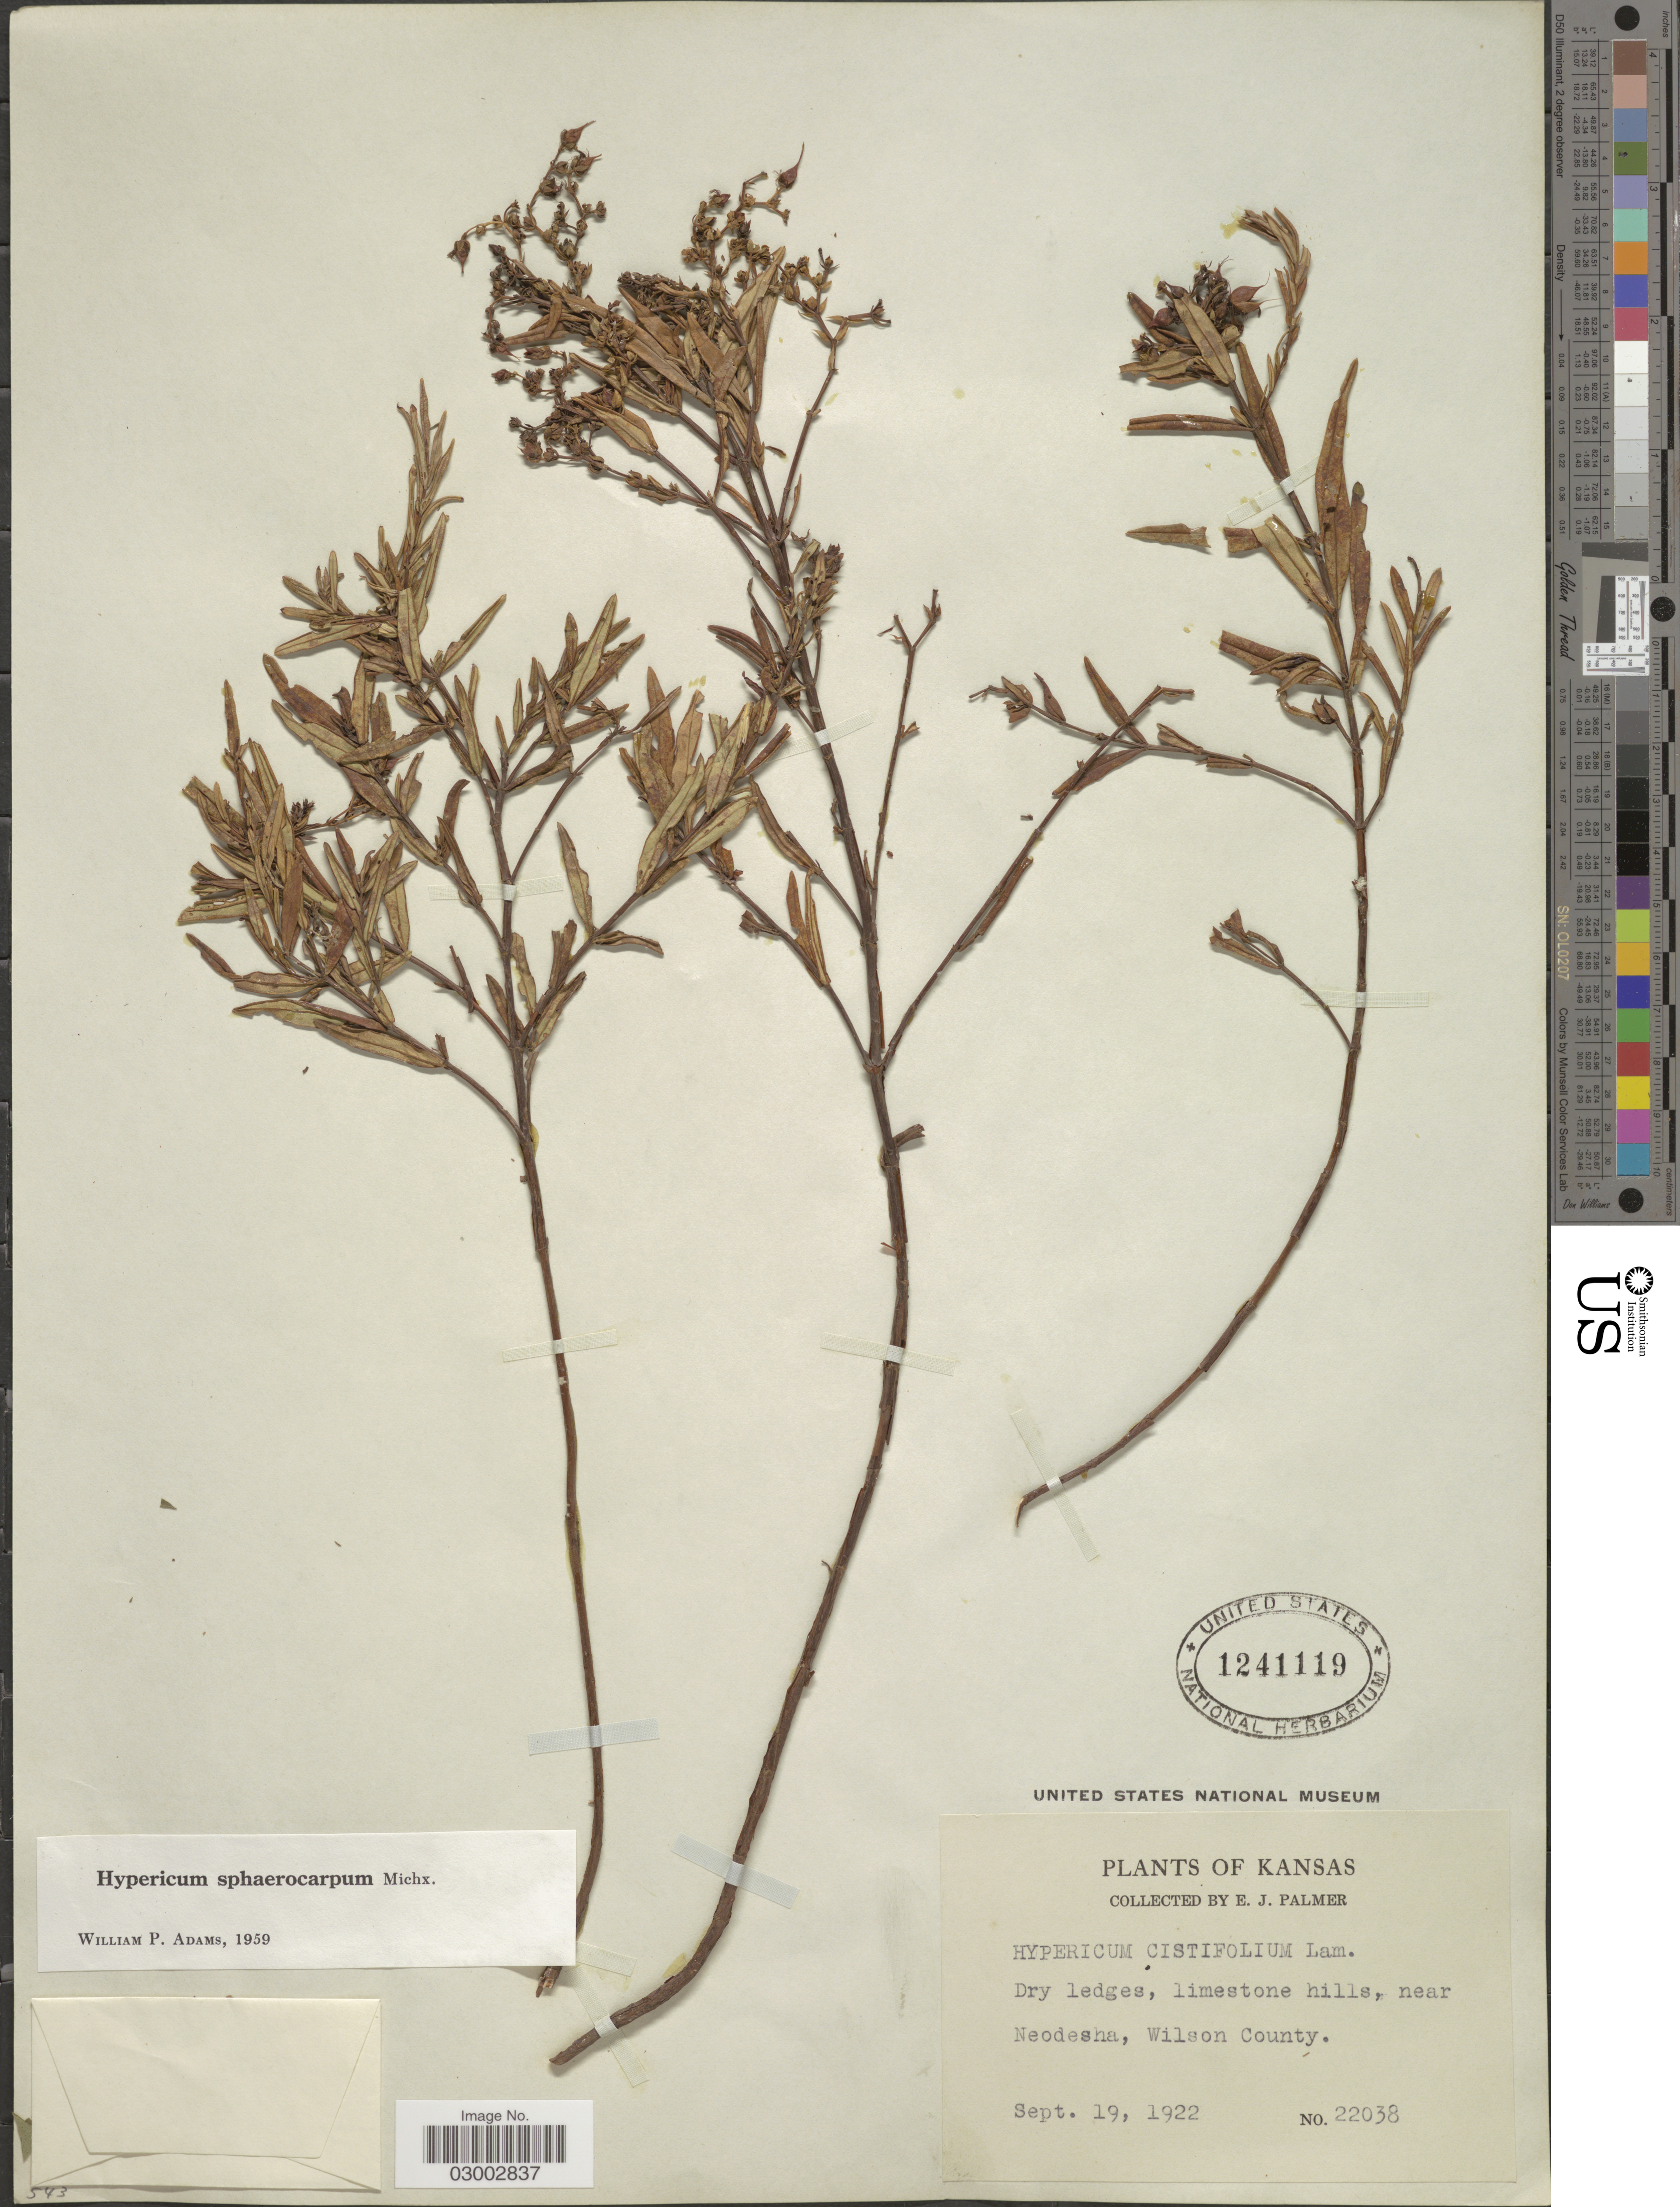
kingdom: Plantae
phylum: Tracheophyta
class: Magnoliopsida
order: Malpighiales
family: Hypericaceae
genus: Hypericum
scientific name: Hypericum sphaerocarpum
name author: Michx.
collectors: E. J. Palmer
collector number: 22038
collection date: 1922-09-19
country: United States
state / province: Kansas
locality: Limestone hills, near Neodesha, Wilson County.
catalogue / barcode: US 1241119